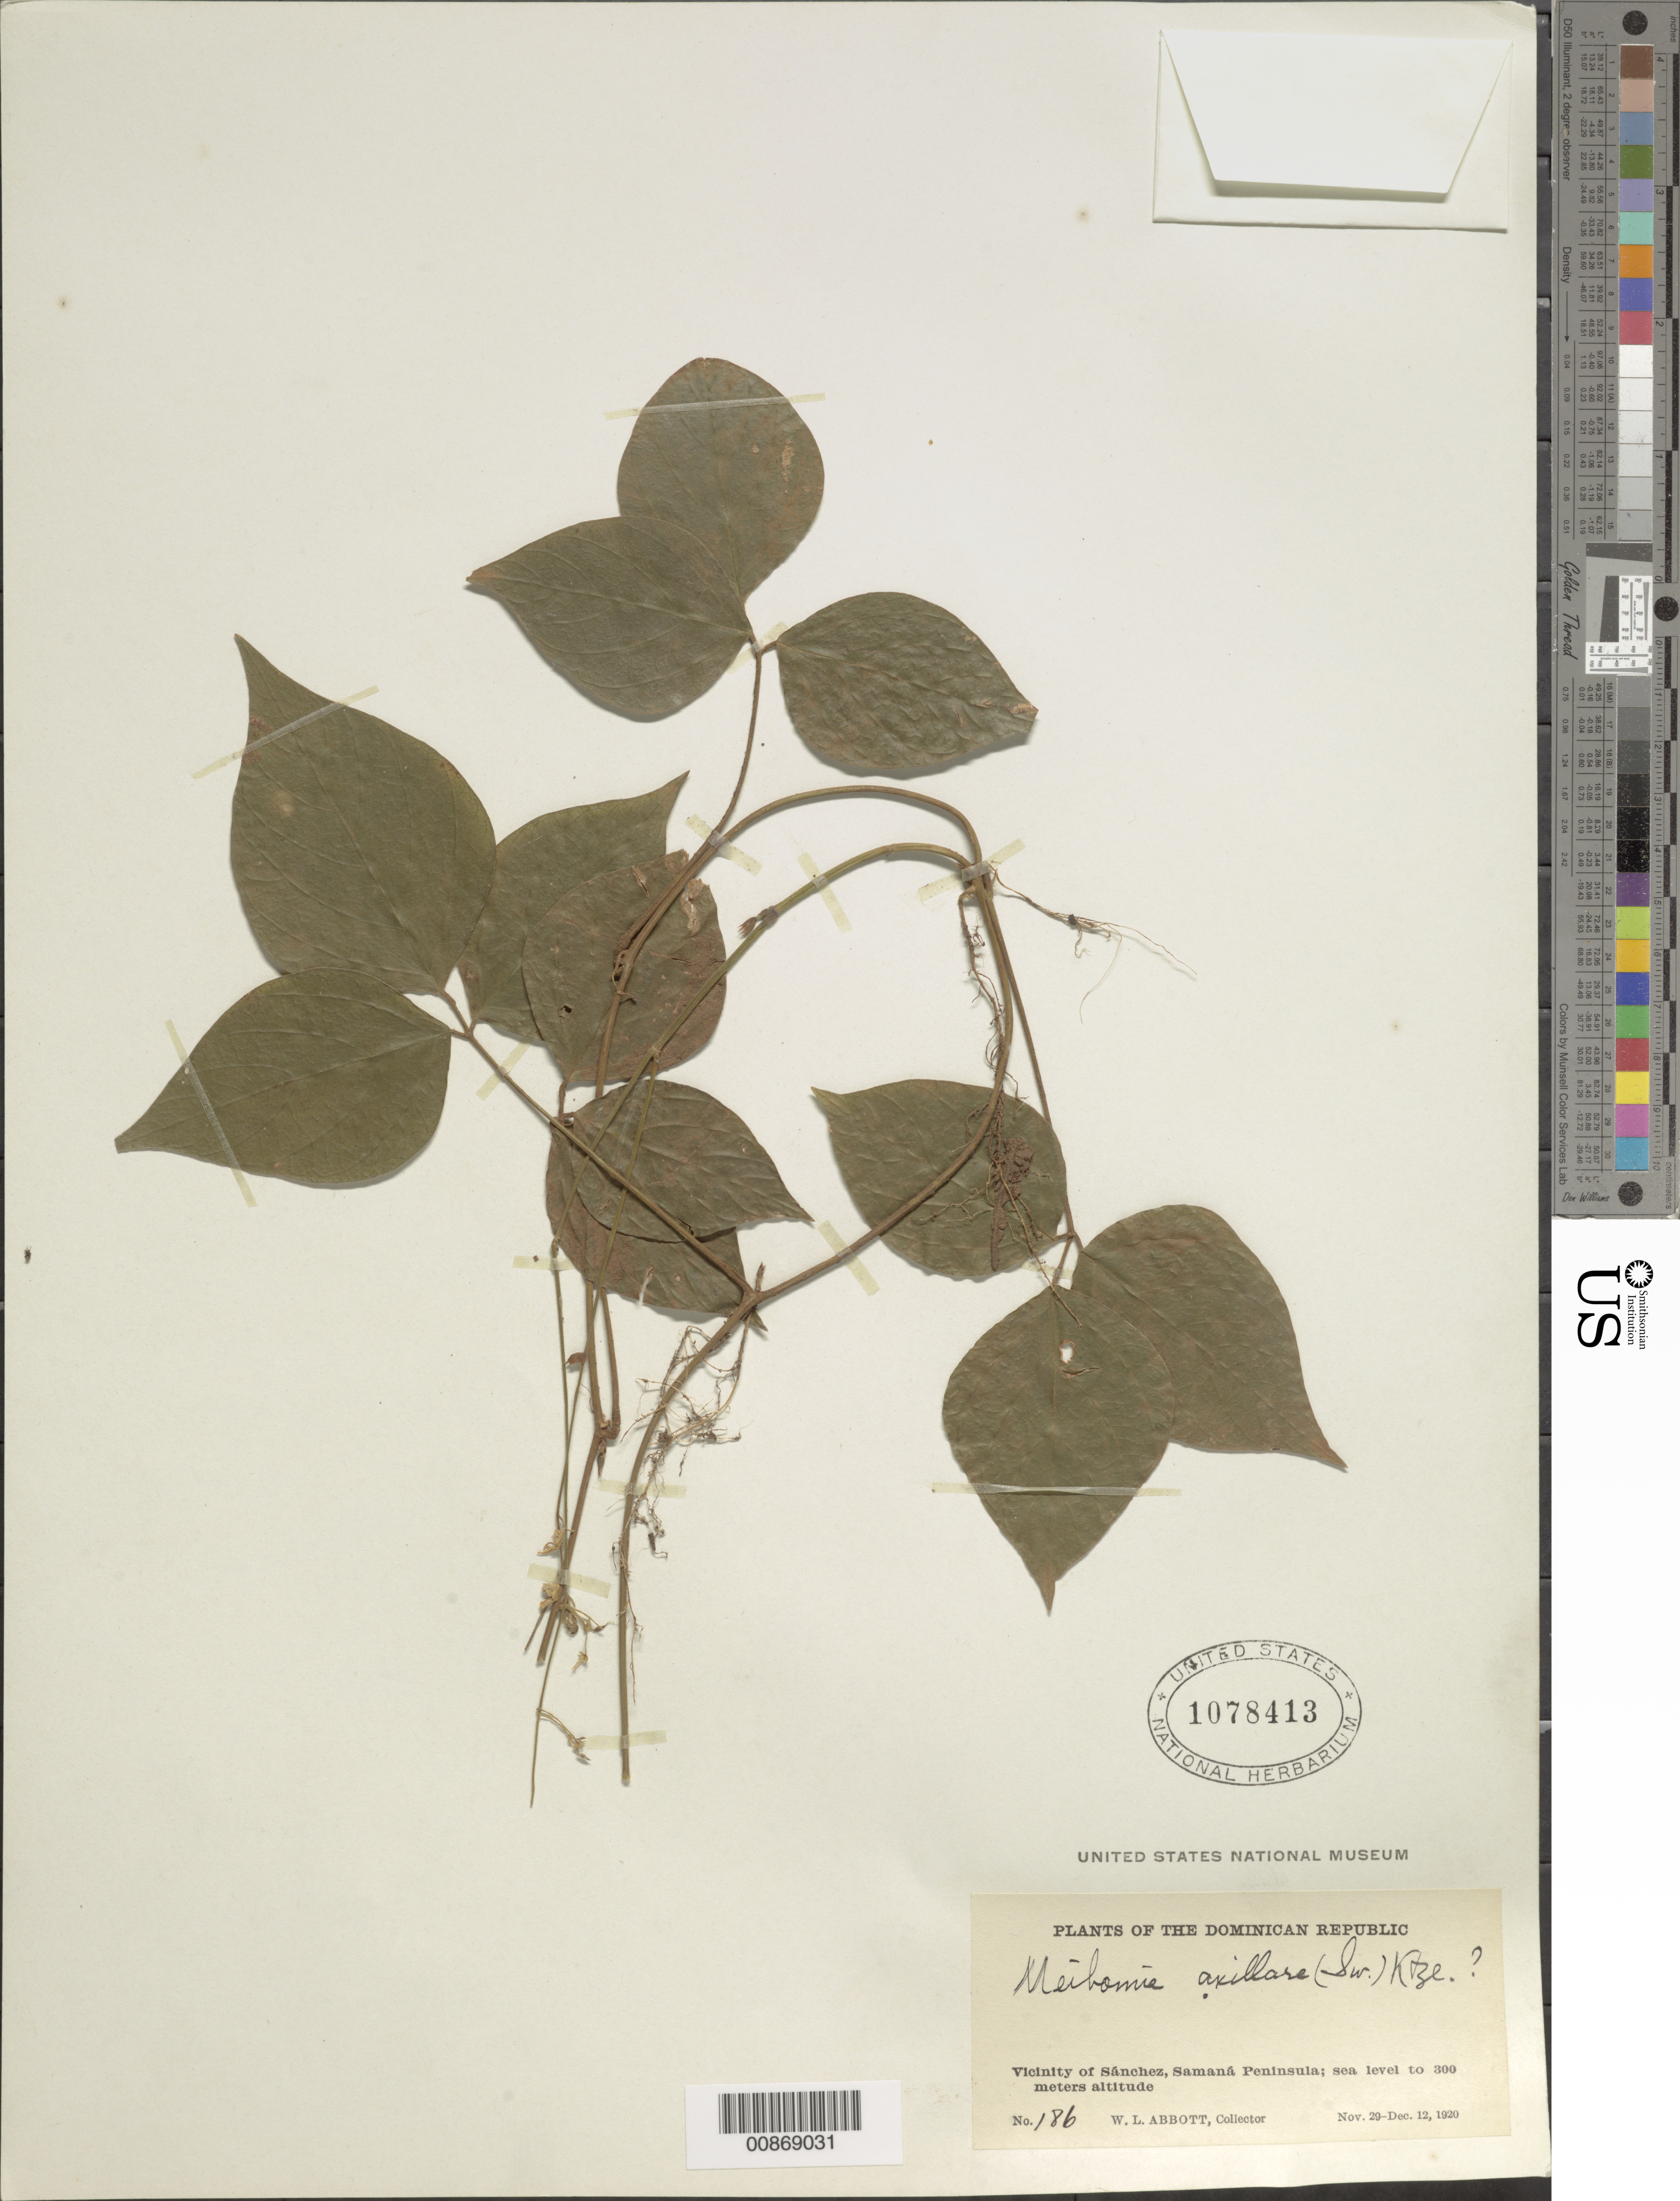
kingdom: Plantae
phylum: Tracheophyta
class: Magnoliopsida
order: Fabales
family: Fabaceae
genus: Desmodium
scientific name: Desmodium axillare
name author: (Sw.) DC.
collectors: W. L. Abbott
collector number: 186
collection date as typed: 29 Nov 1920 to 12 Dec 1920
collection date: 1920-11-29/1920-12-12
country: Dominican Republic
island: Hispaniola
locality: Vicinity of Sánchez, Samaná Peninsula.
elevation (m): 0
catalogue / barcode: US 1078413